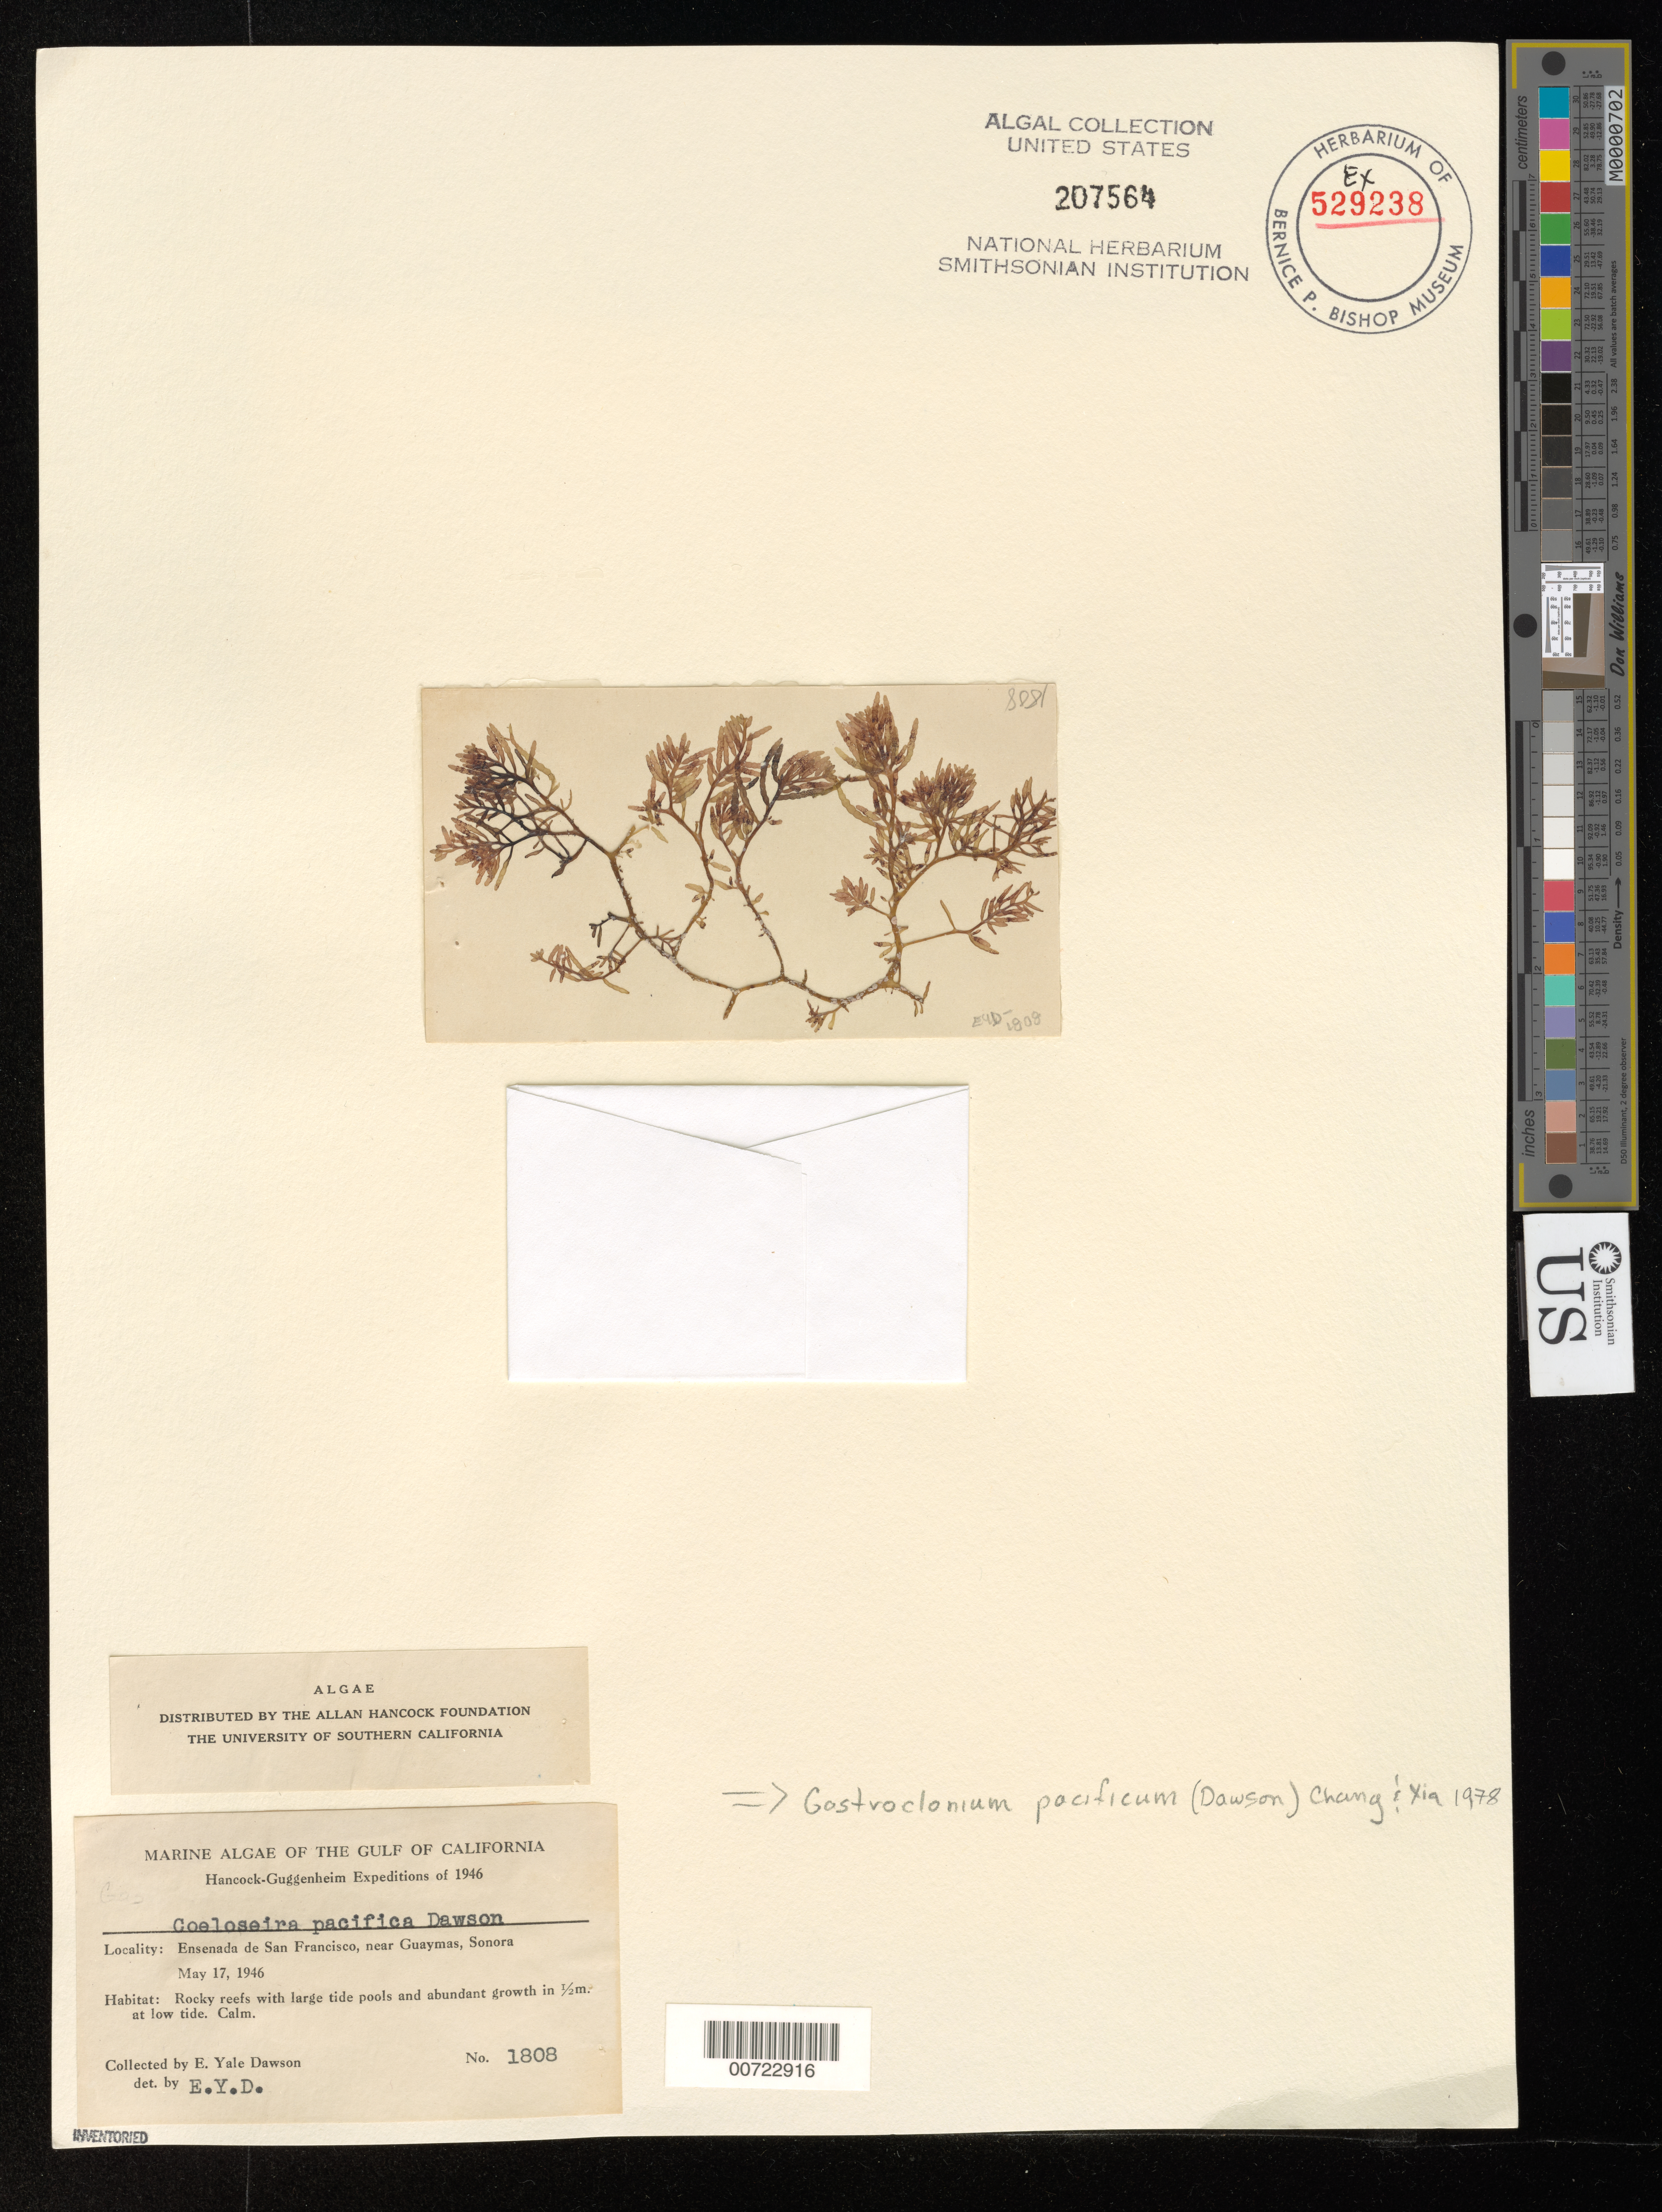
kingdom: Plantae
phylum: Rhodophyta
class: Florideophyceae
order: Rhodymeniales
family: Champiaceae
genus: Gastroclonium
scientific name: Gastroclonium pacificum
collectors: E. Y. Dawson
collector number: EYD 1808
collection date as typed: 17 May 1946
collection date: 1946-05-17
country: Mexico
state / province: Sonora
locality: Ensenada de San Francisco, near Guaymas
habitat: Rocky reefs with large tide pools and abundant growth in 1/2m. at low tide.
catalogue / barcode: US 207564